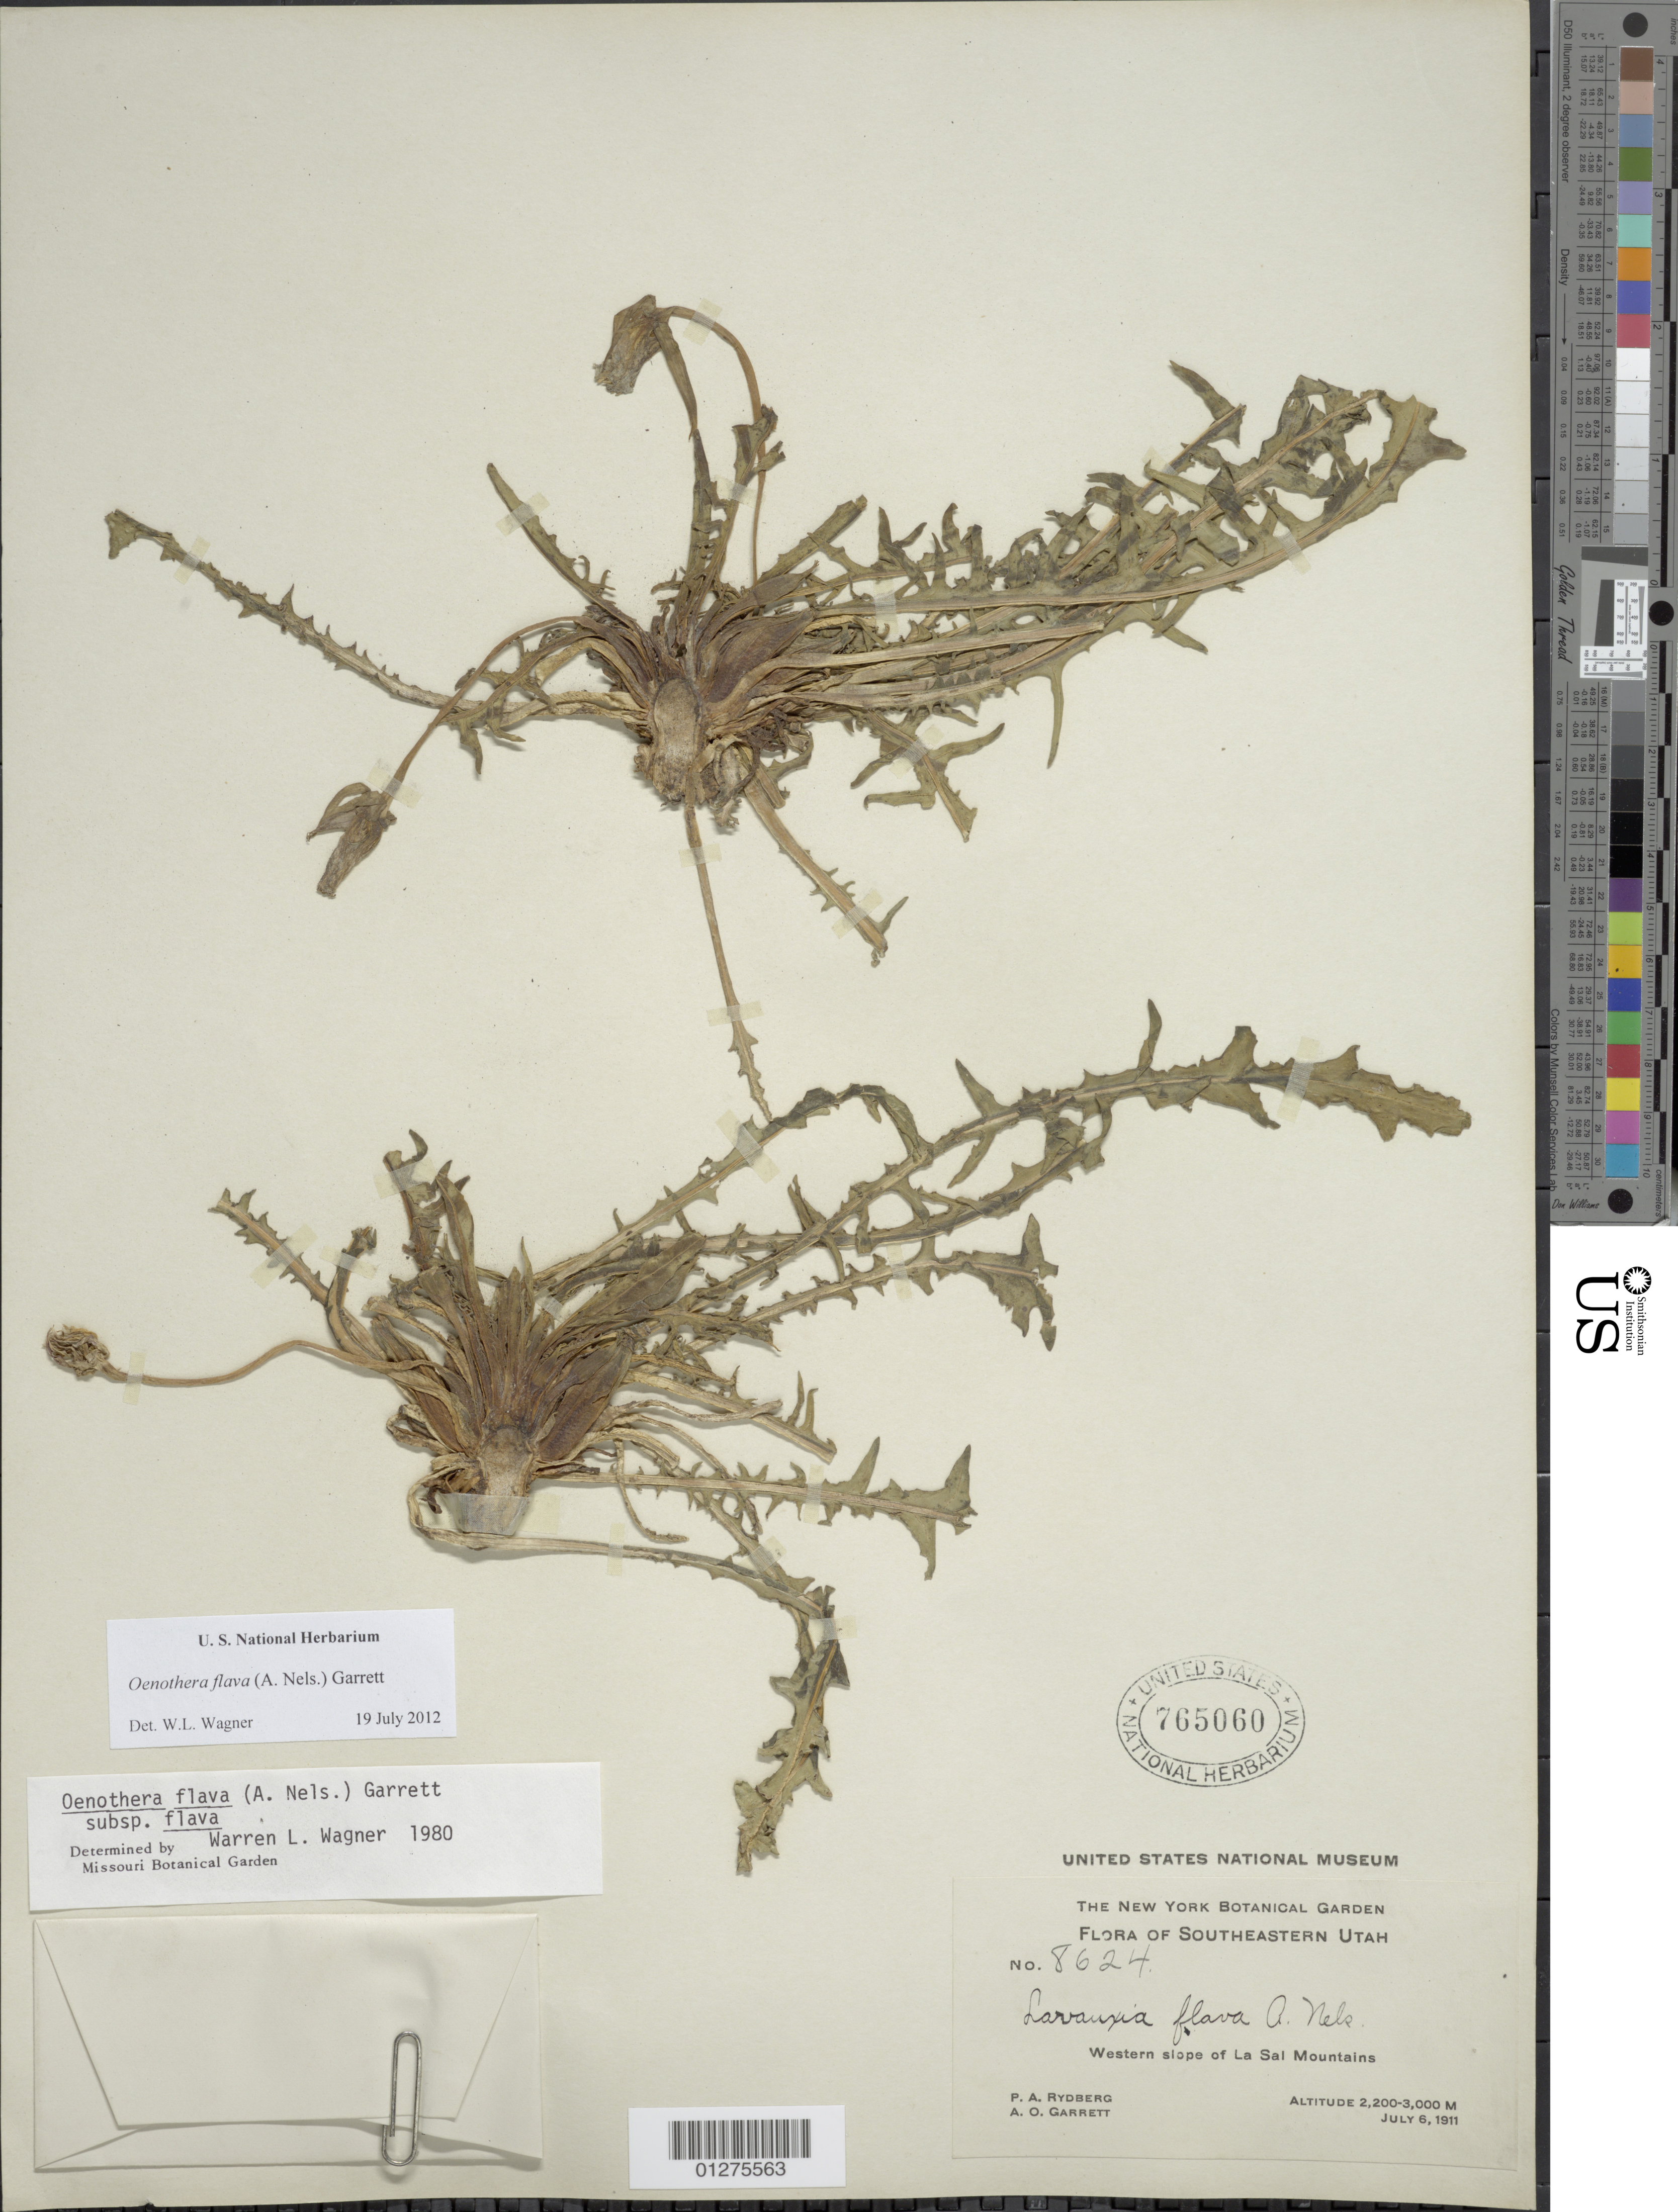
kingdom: Plantae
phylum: Tracheophyta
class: Magnoliopsida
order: Myrtales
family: Onagraceae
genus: Oenothera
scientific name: Oenothera flava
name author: (A. Nelson) Garrett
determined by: Wagner, W. L., (BOT), Smithsonian Institution - National Museum of Natural History (UNITED STATES)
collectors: P. A. Rydberg & A. O. Garrett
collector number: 8624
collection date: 1911-07-06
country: United States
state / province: Utah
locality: Western slope of La Sal Mts.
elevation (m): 2200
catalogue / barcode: US 765060